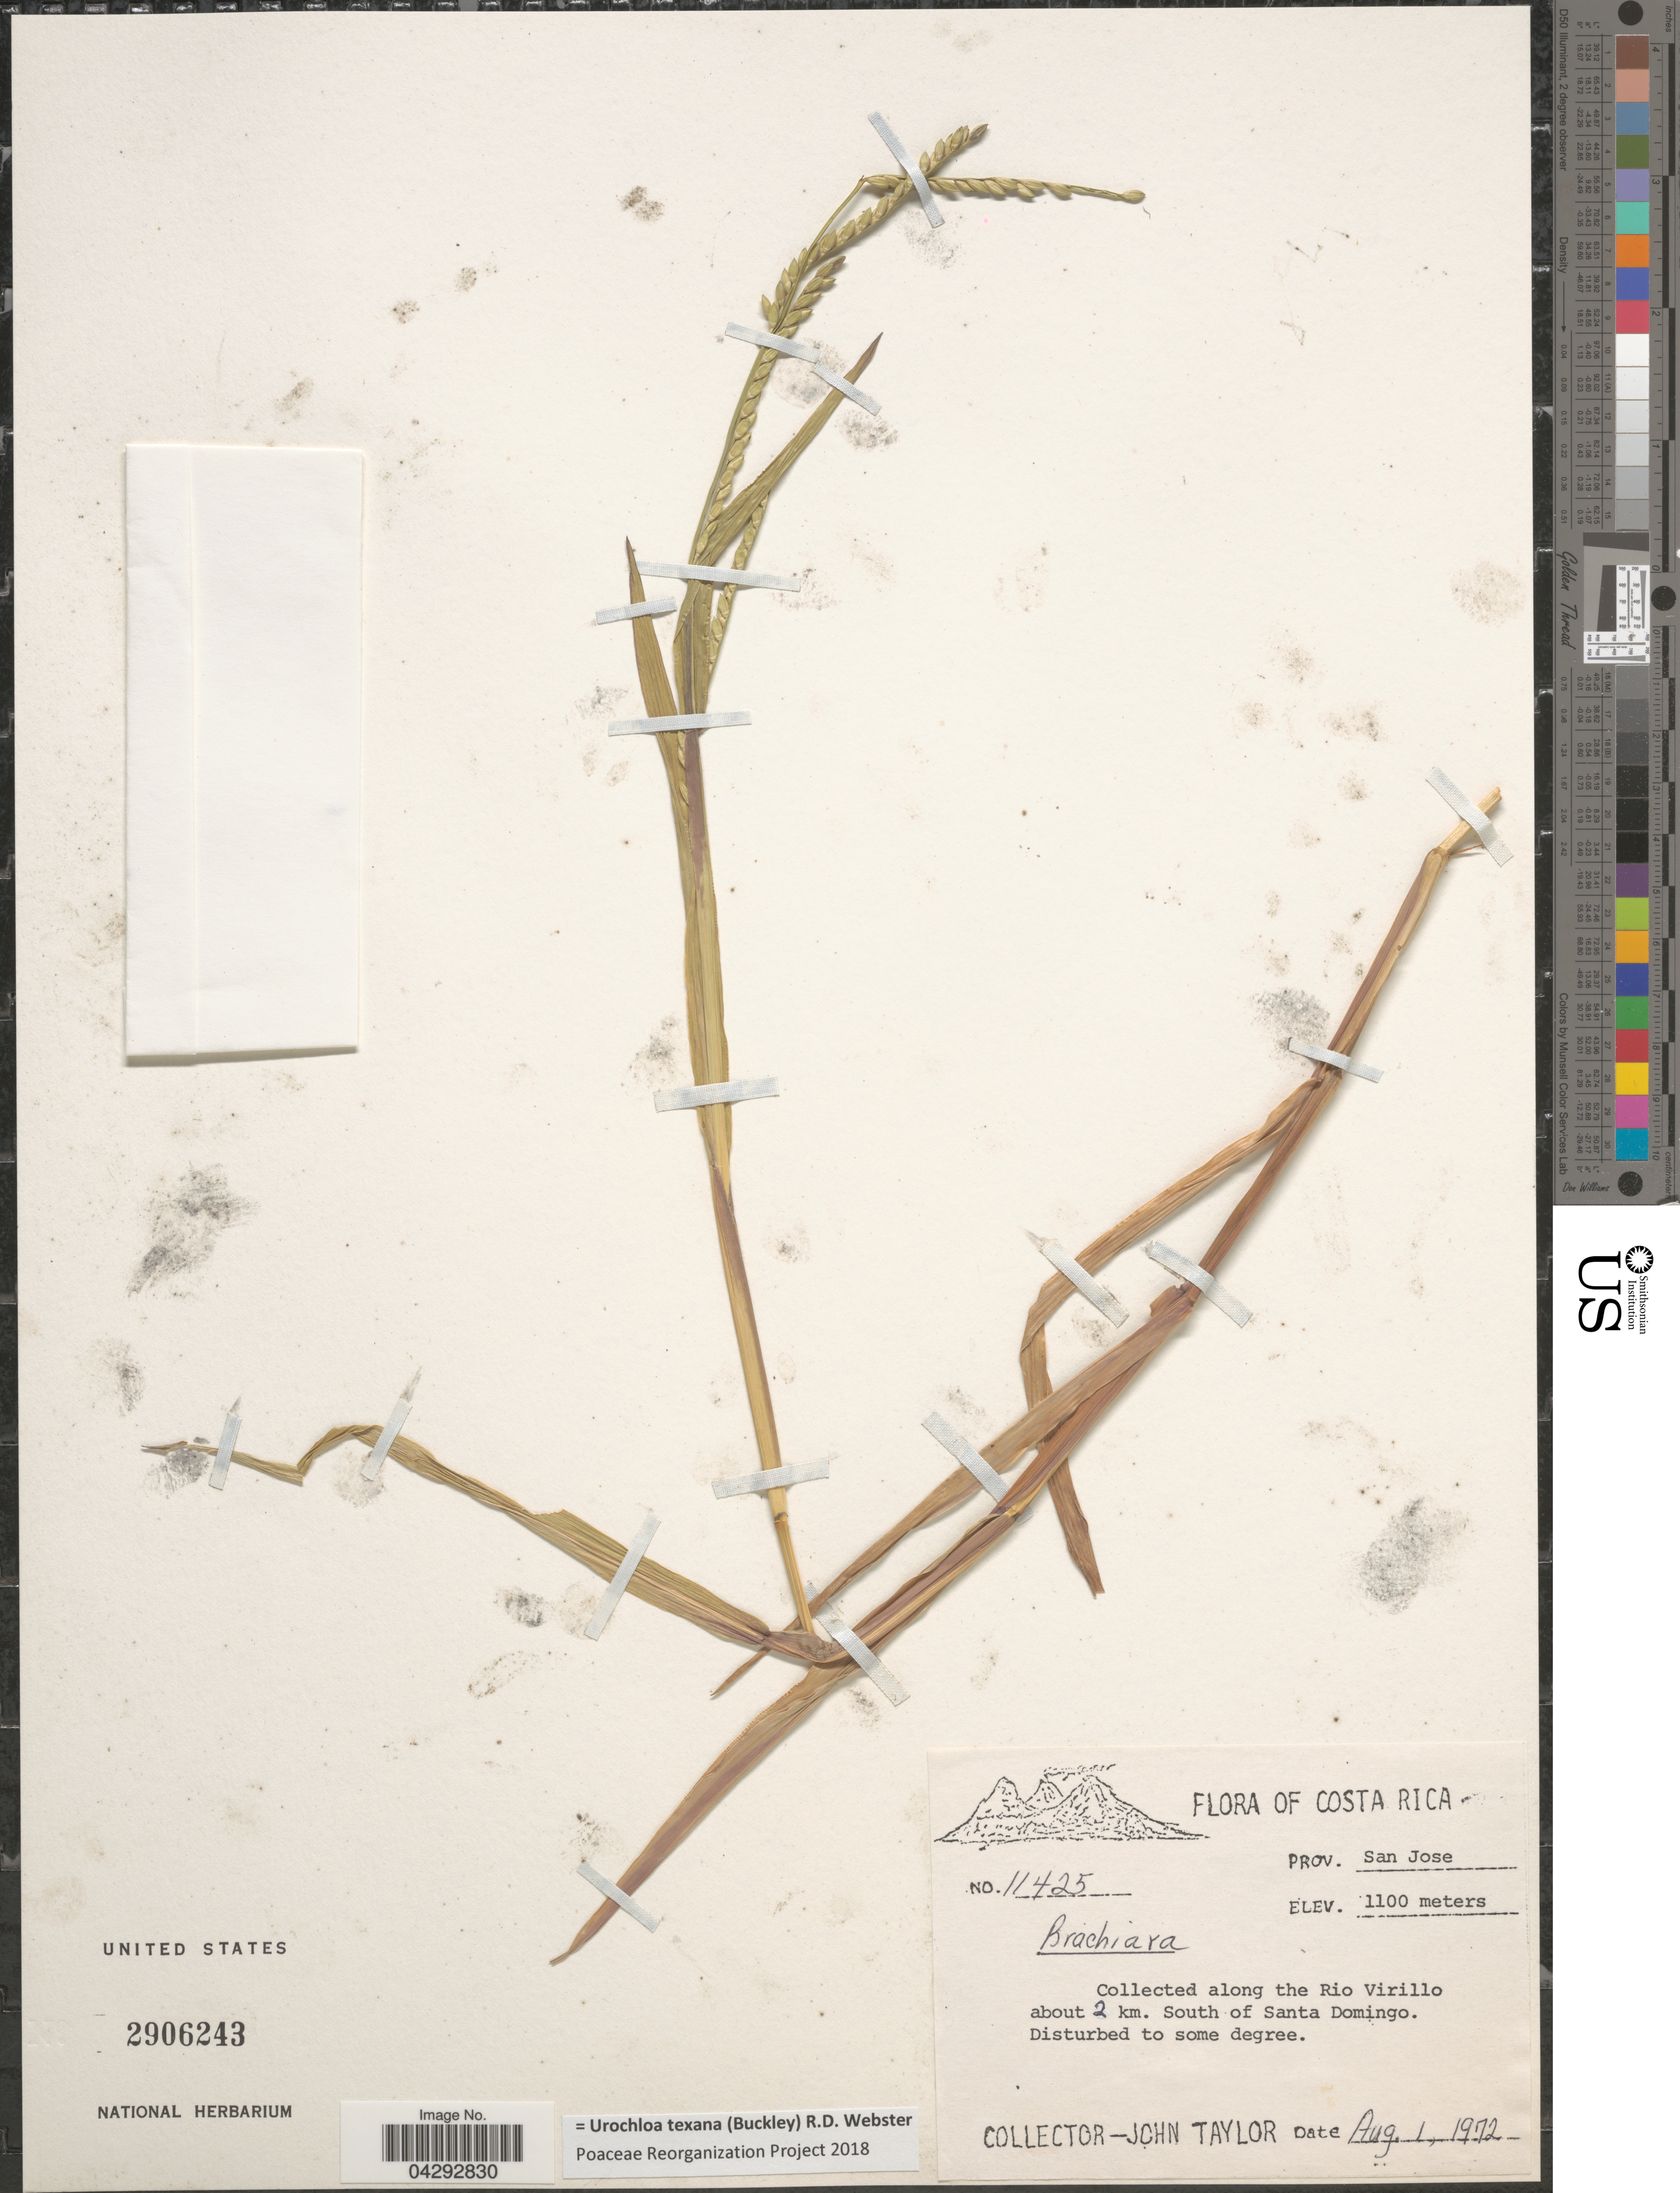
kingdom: Plantae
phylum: Tracheophyta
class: Liliopsida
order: Poales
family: Poaceae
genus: Urochloa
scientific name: Urochloa texana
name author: (Buckley) R.D. Webster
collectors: J. Taylor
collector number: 11425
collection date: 1972-08-01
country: Costa Rica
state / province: San José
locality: Along the Rio Virillo about 2 km. South of Santa Domingo.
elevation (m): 1100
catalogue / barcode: US 2906243